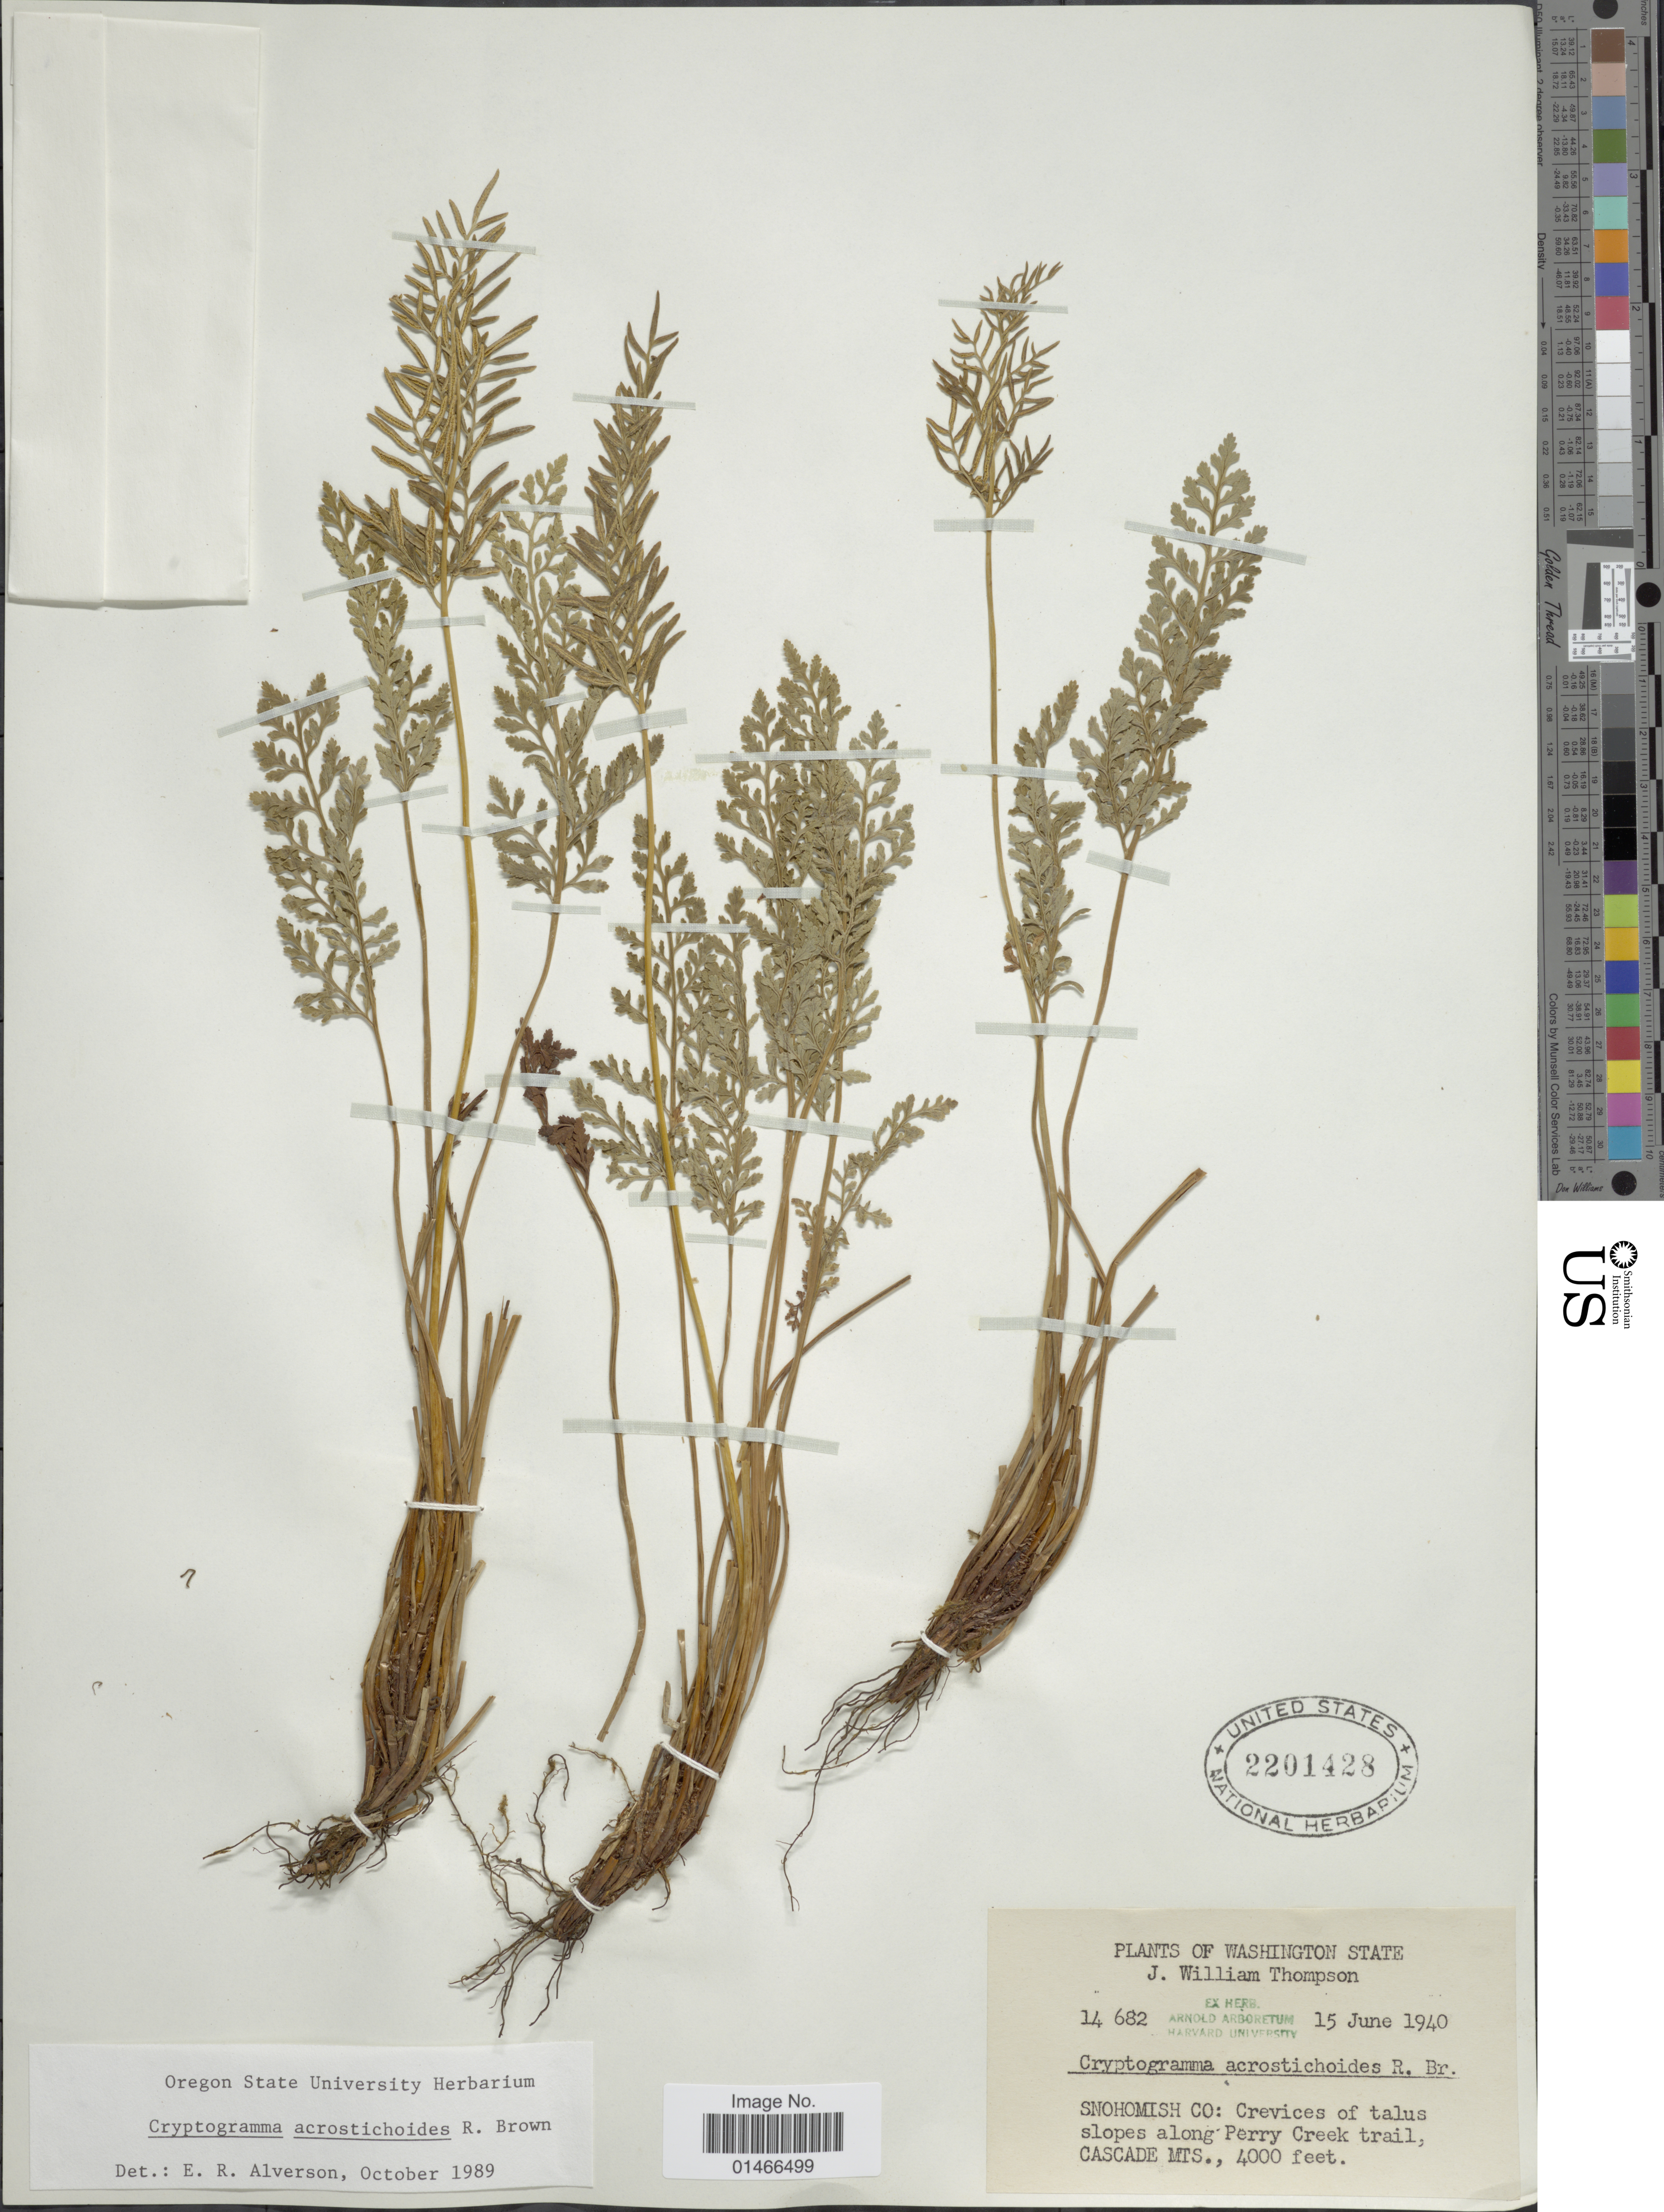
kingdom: Plantae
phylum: Tracheophyta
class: Polypodiopsida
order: Polypodiales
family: Pteridaceae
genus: Cryptogramma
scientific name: Cryptogramma acrostichoides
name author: R. Br.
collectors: J. W. Thompson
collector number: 14682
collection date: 1940-06-15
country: United States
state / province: Washington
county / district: Snohomish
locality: Washington State. Snohomish Co: Crevices of talus slopes along Perry Creel trail, Cascade Mts.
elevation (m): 1219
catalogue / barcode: US 2201428